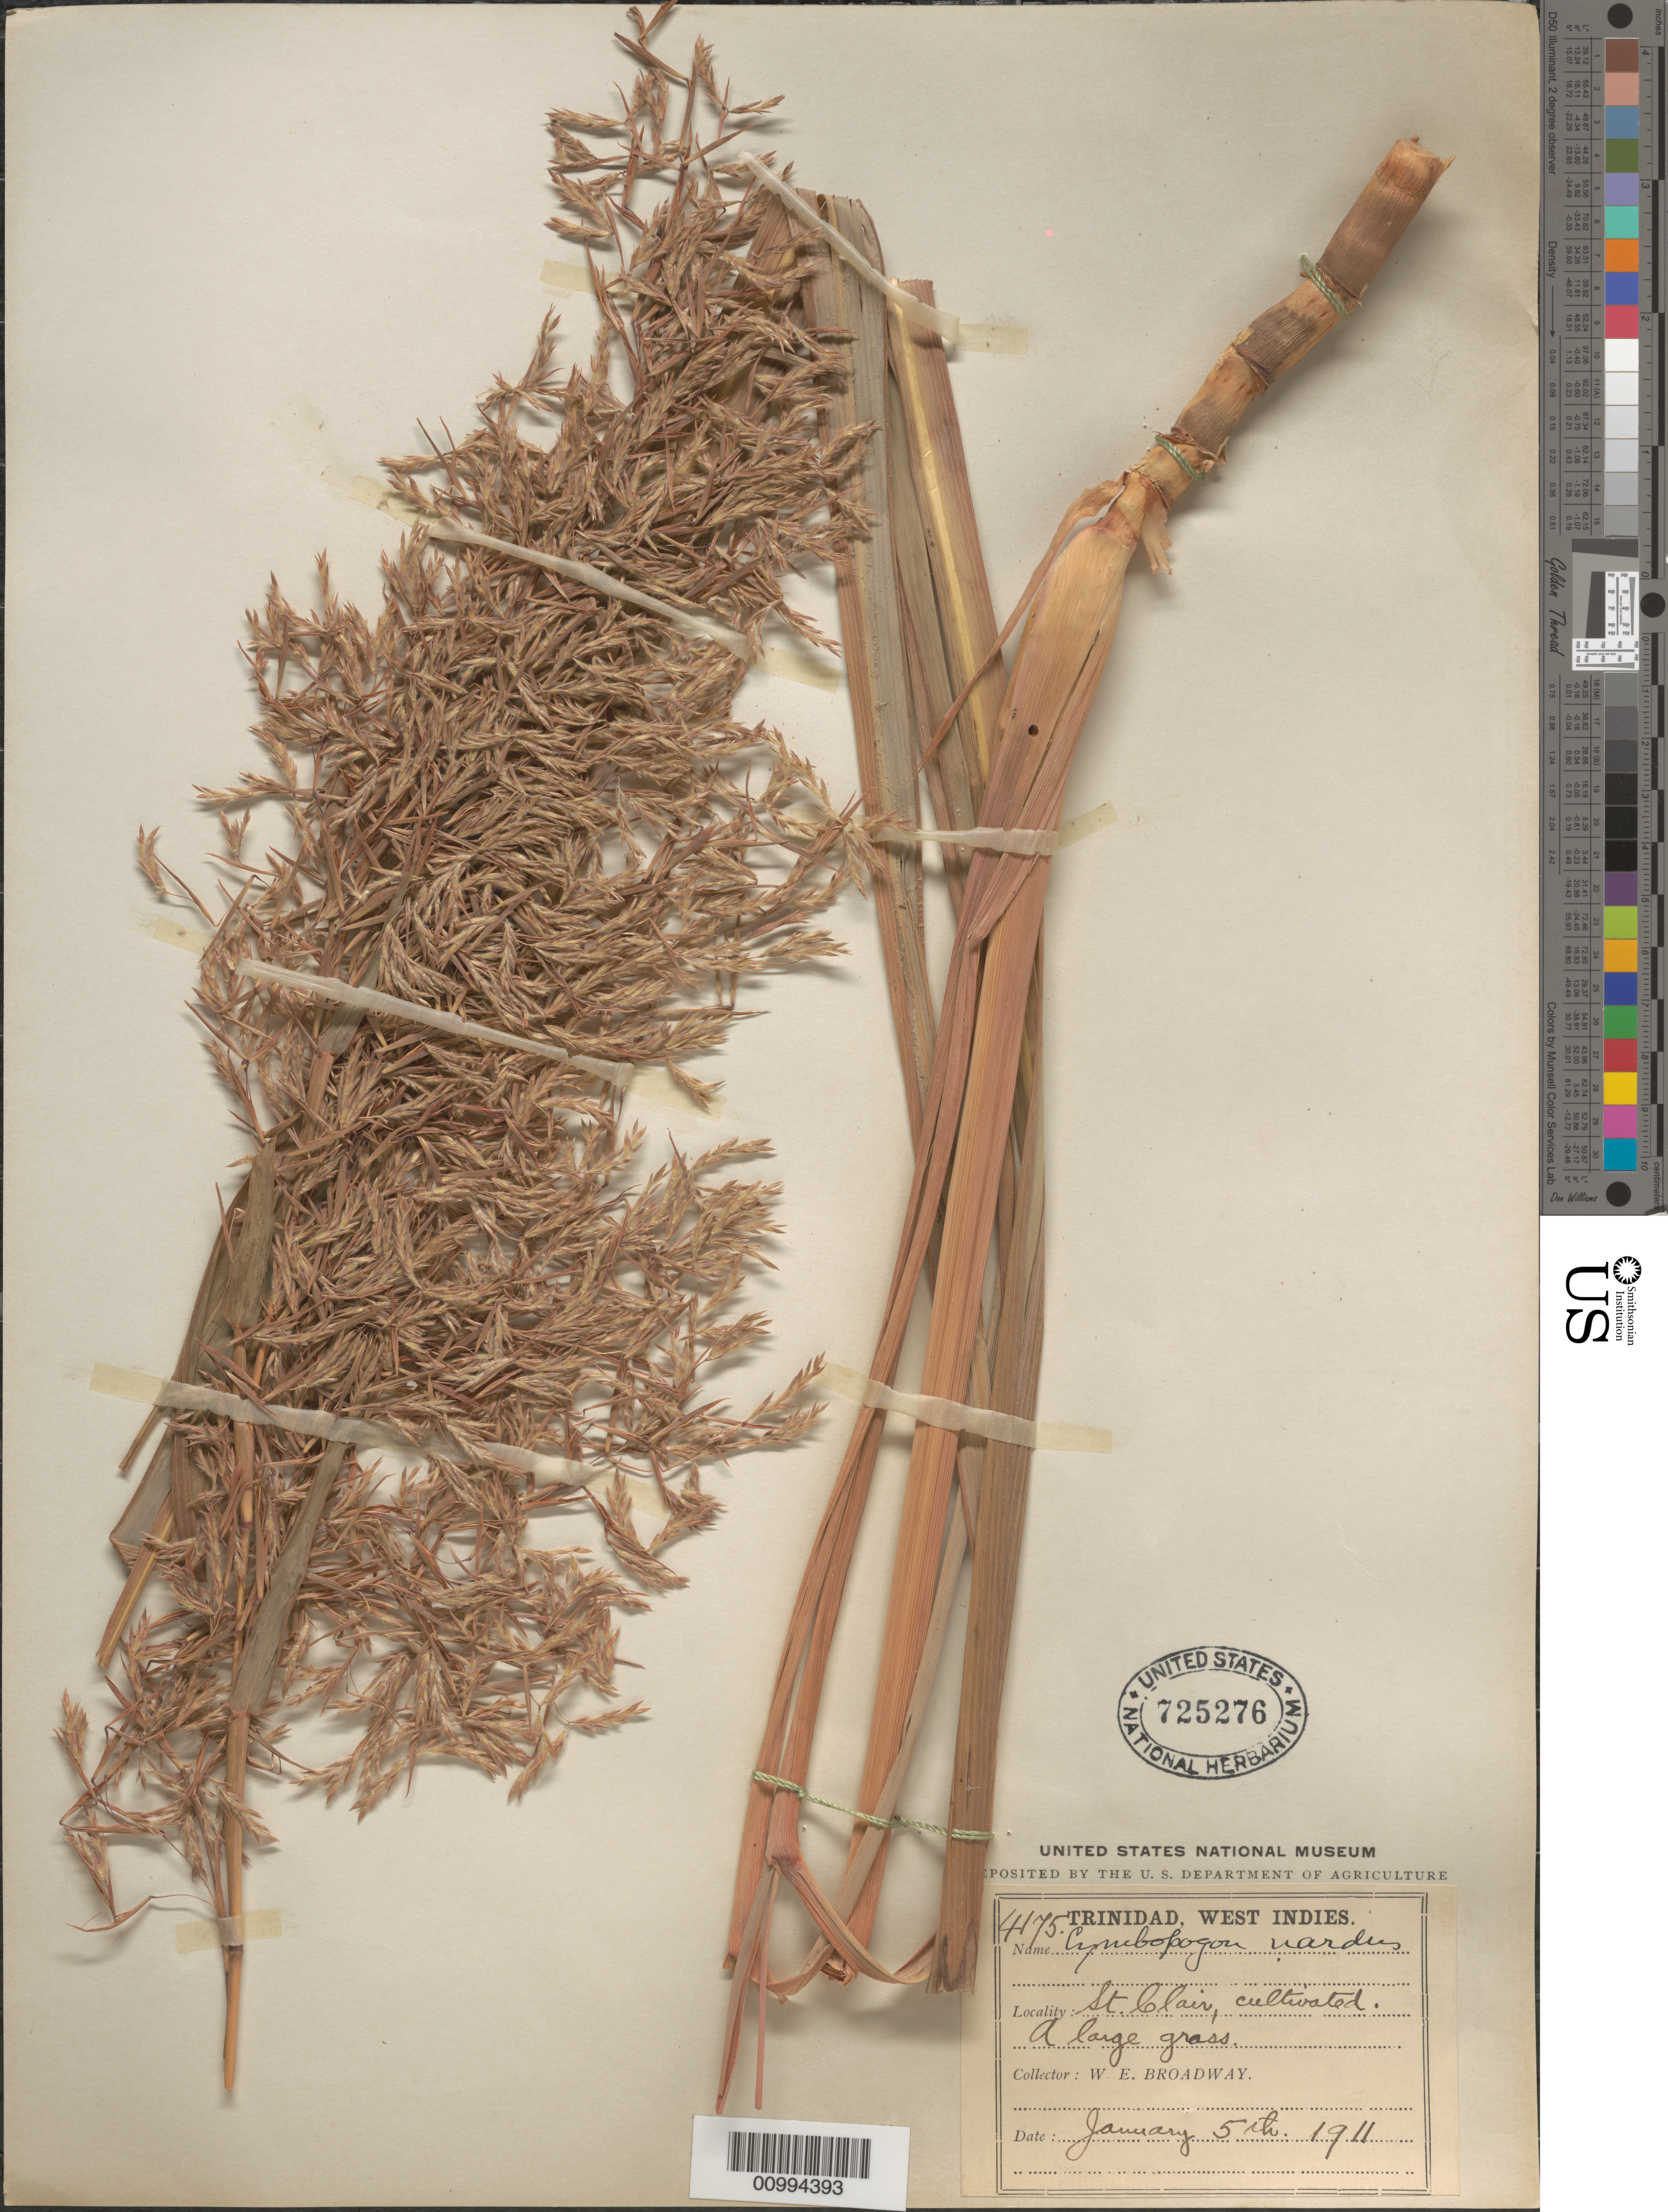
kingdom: Plantae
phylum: Tracheophyta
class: Liliopsida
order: Poales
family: Poaceae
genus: Cymbopogon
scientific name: Cymbopogon nardus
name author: (L.) Rendle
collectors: W. E. Broadway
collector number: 4475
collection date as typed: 05 Jan 1911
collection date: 1911-01-05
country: Trinidad and Tobago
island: Trinidad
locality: St. Clair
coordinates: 0 N, 0 E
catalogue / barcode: US 725276